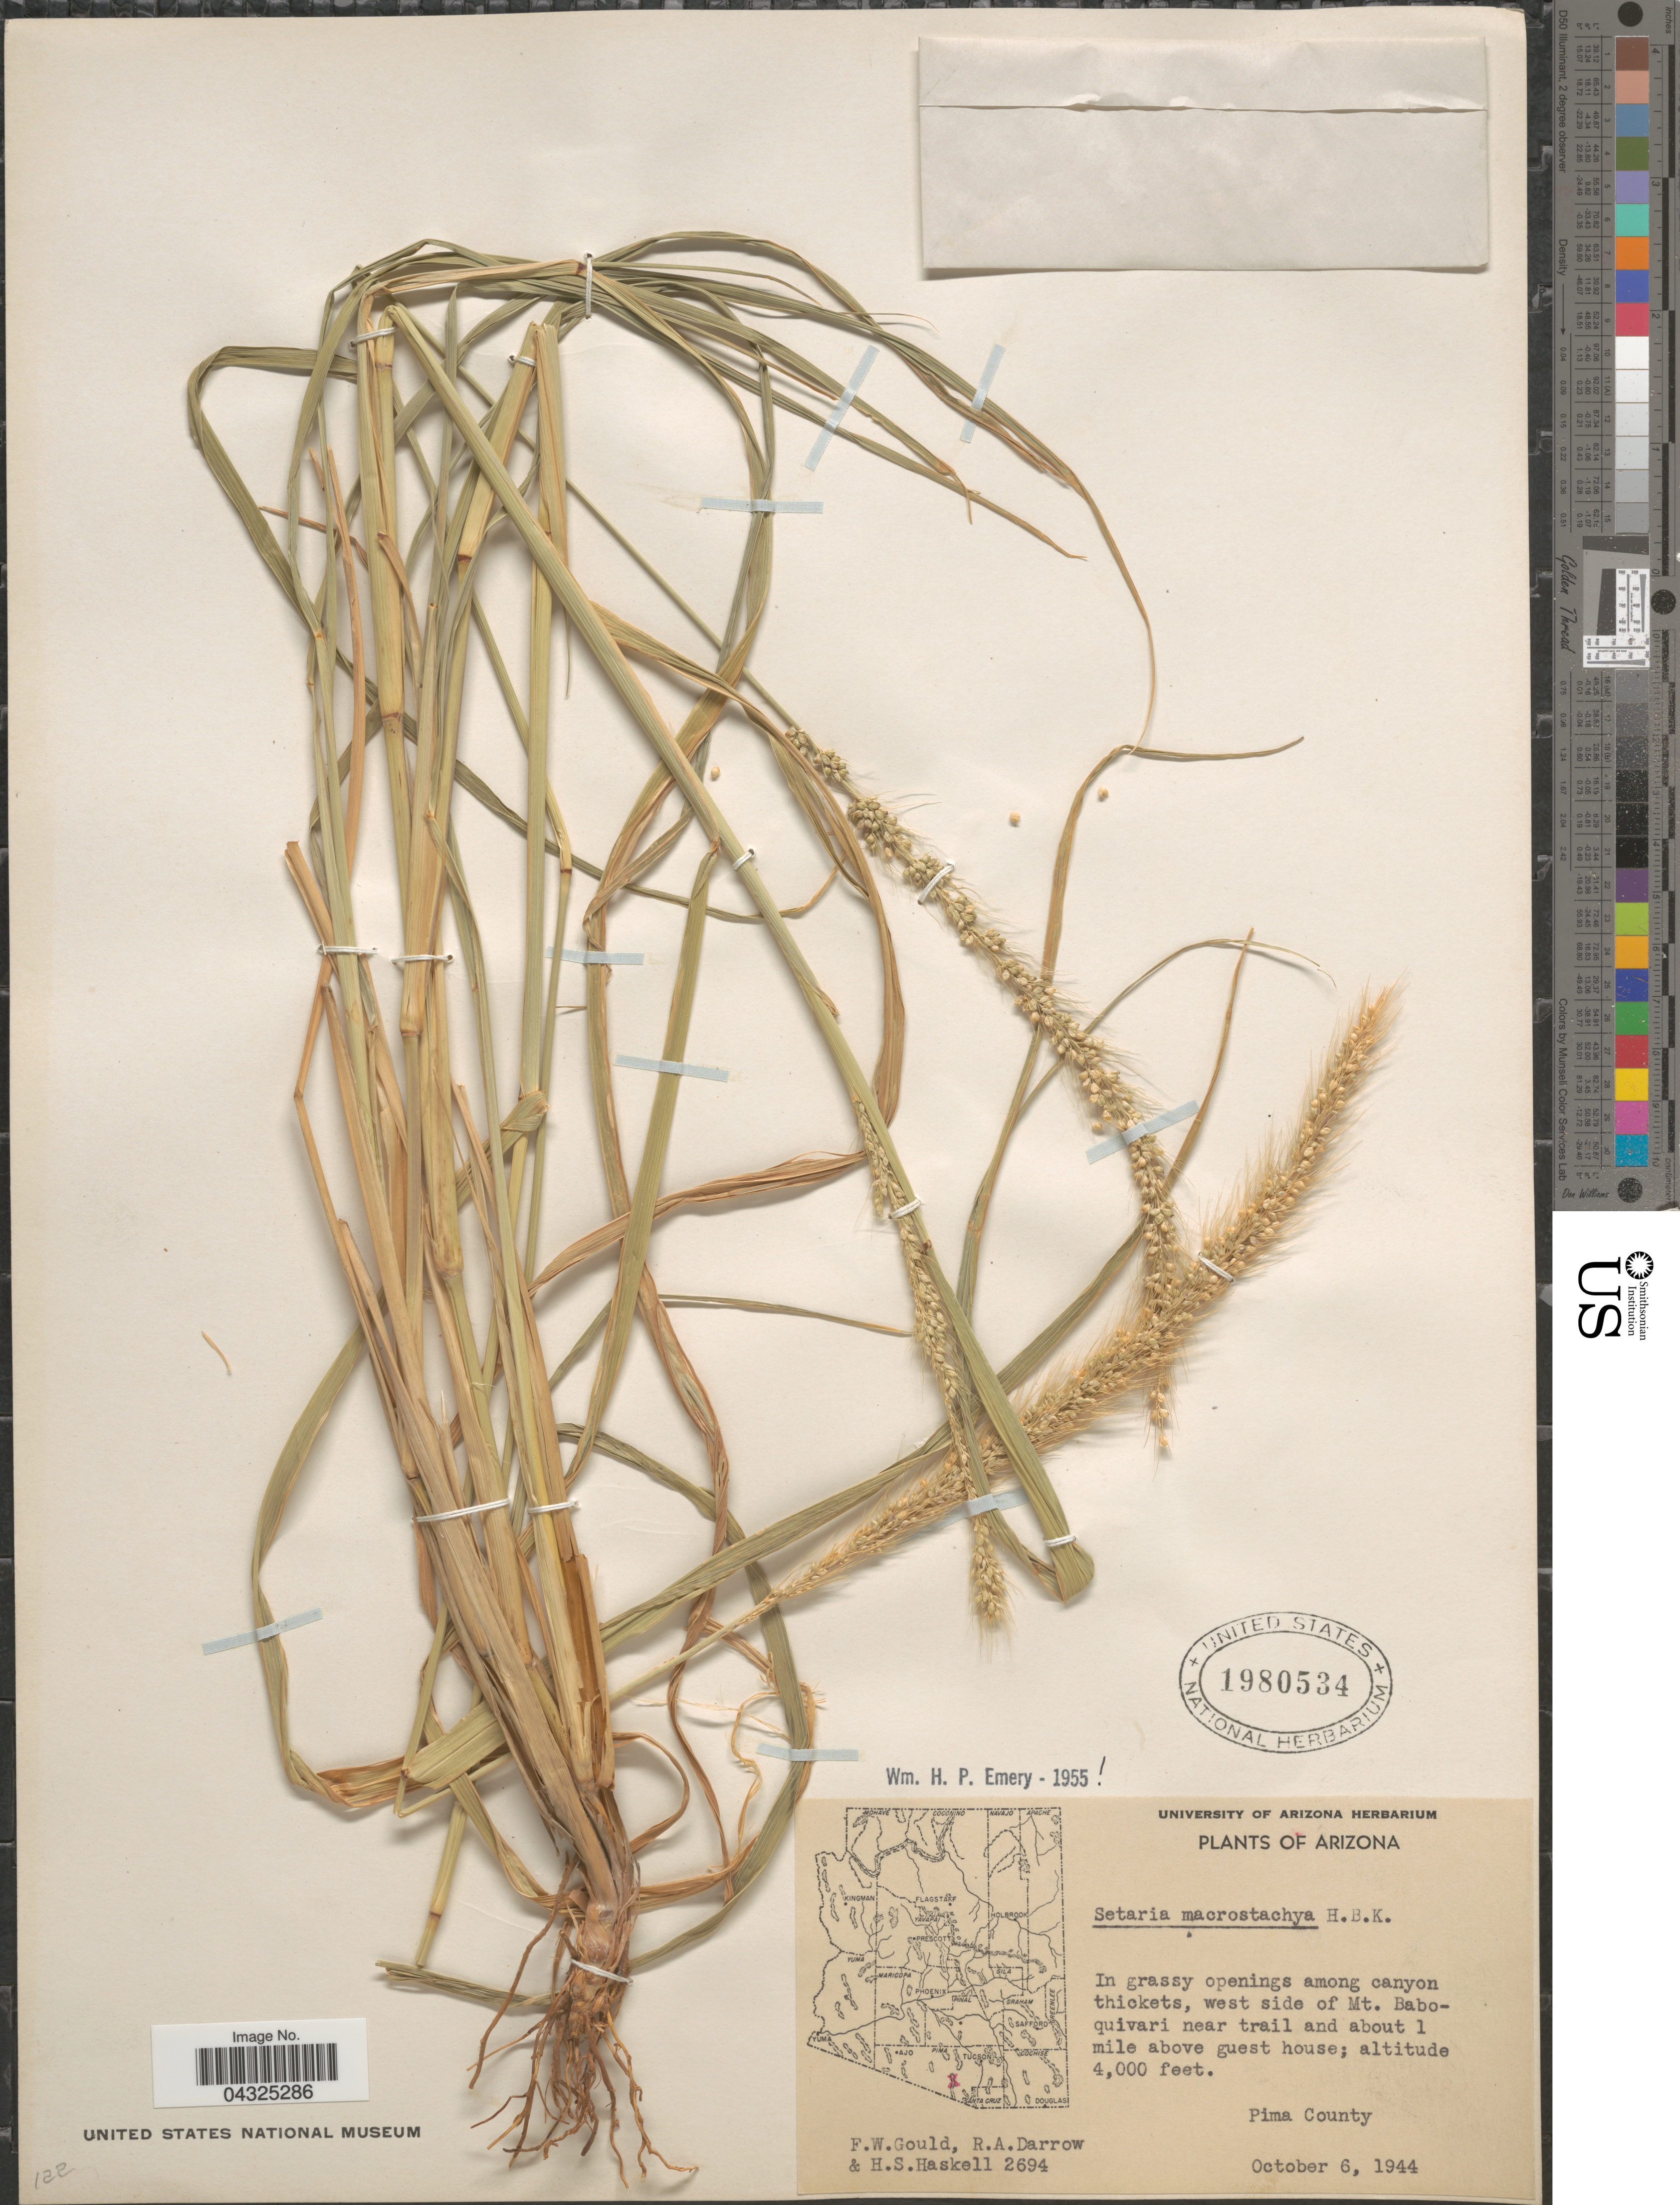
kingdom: Plantae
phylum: Tracheophyta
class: Liliopsida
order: Poales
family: Poaceae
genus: Setaria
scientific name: Setaria macrostachya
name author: Kunth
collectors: F. W. Gould, R. A. Darrow & H. Haskell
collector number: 2694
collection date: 1944-10-06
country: United States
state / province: Arizona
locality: In grassy openings among canyon thickets, west side of Mt. Baboquivari near trail and about 1 mile above guest house; Pima County.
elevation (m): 1219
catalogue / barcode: US 1980534